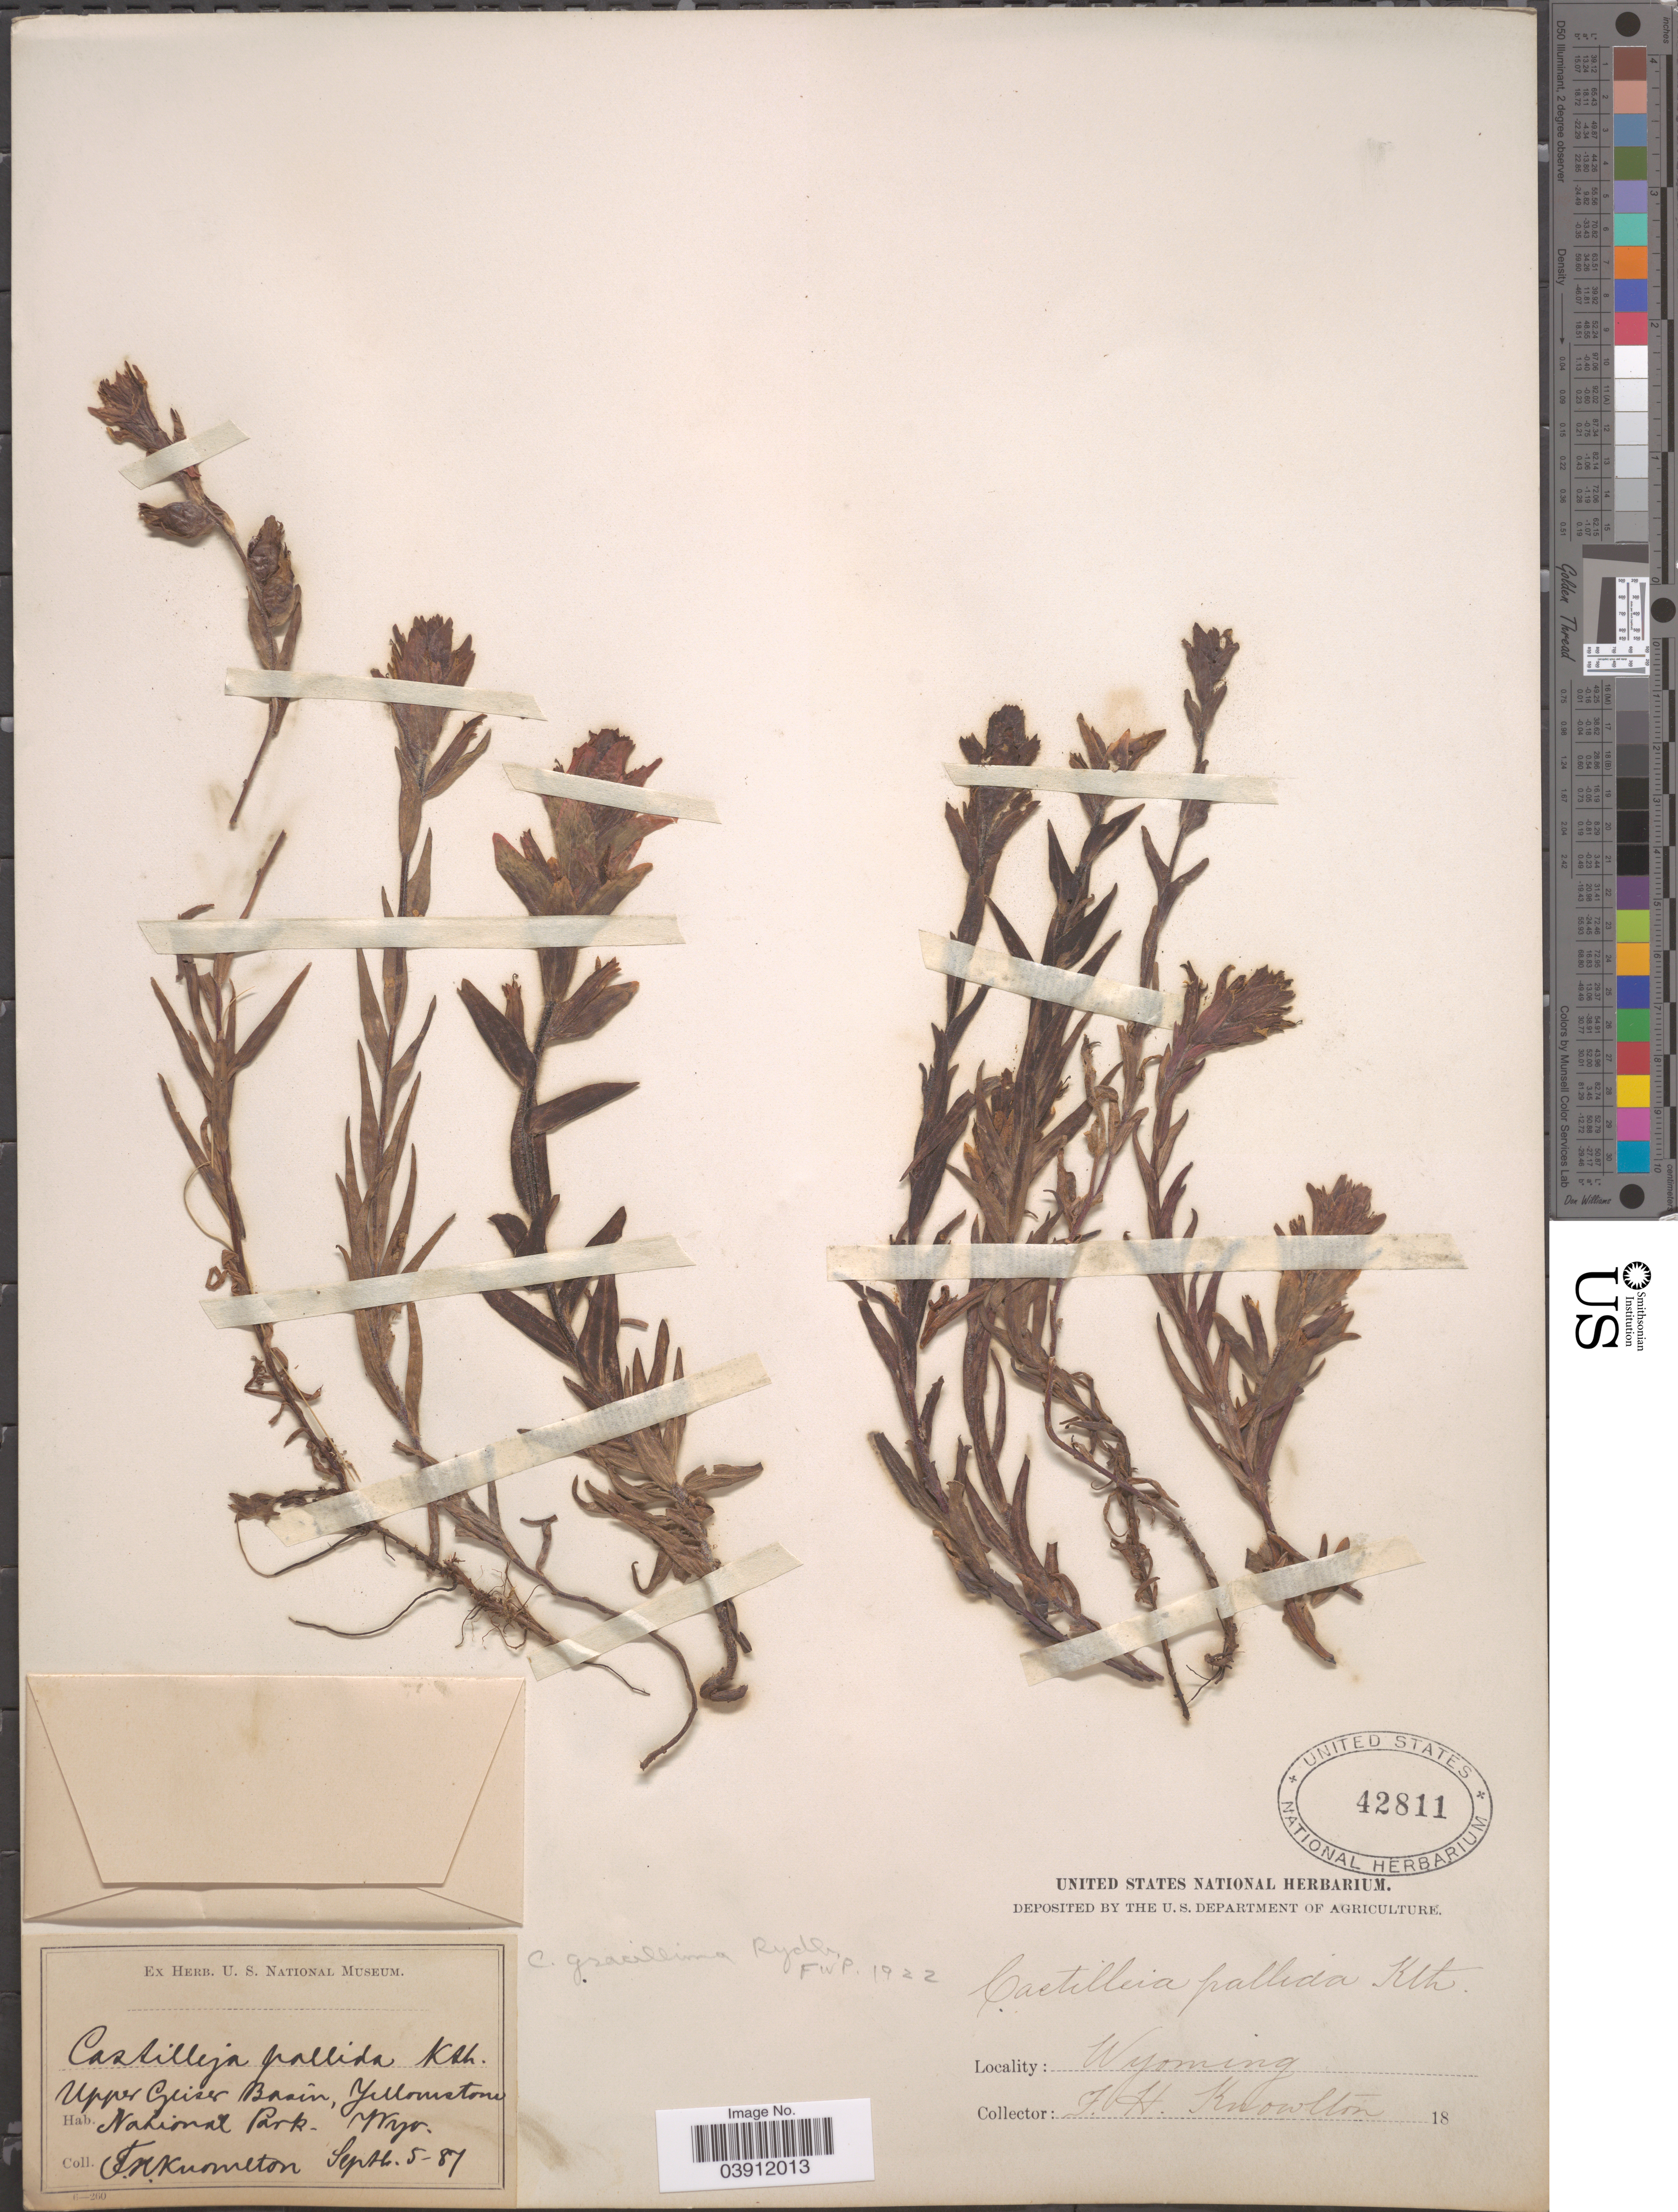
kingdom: Plantae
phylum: Tracheophyta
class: Magnoliopsida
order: Lamiales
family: Orobanchaceae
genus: Castilleja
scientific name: Castilleja gracillima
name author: Rydb.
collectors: F. H. Knowlton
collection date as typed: Transcribed d/m/y: 5/9/87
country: United States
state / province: Wyoming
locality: Upper Geiser Basin, Yellowstone National Park.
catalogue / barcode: US 42811